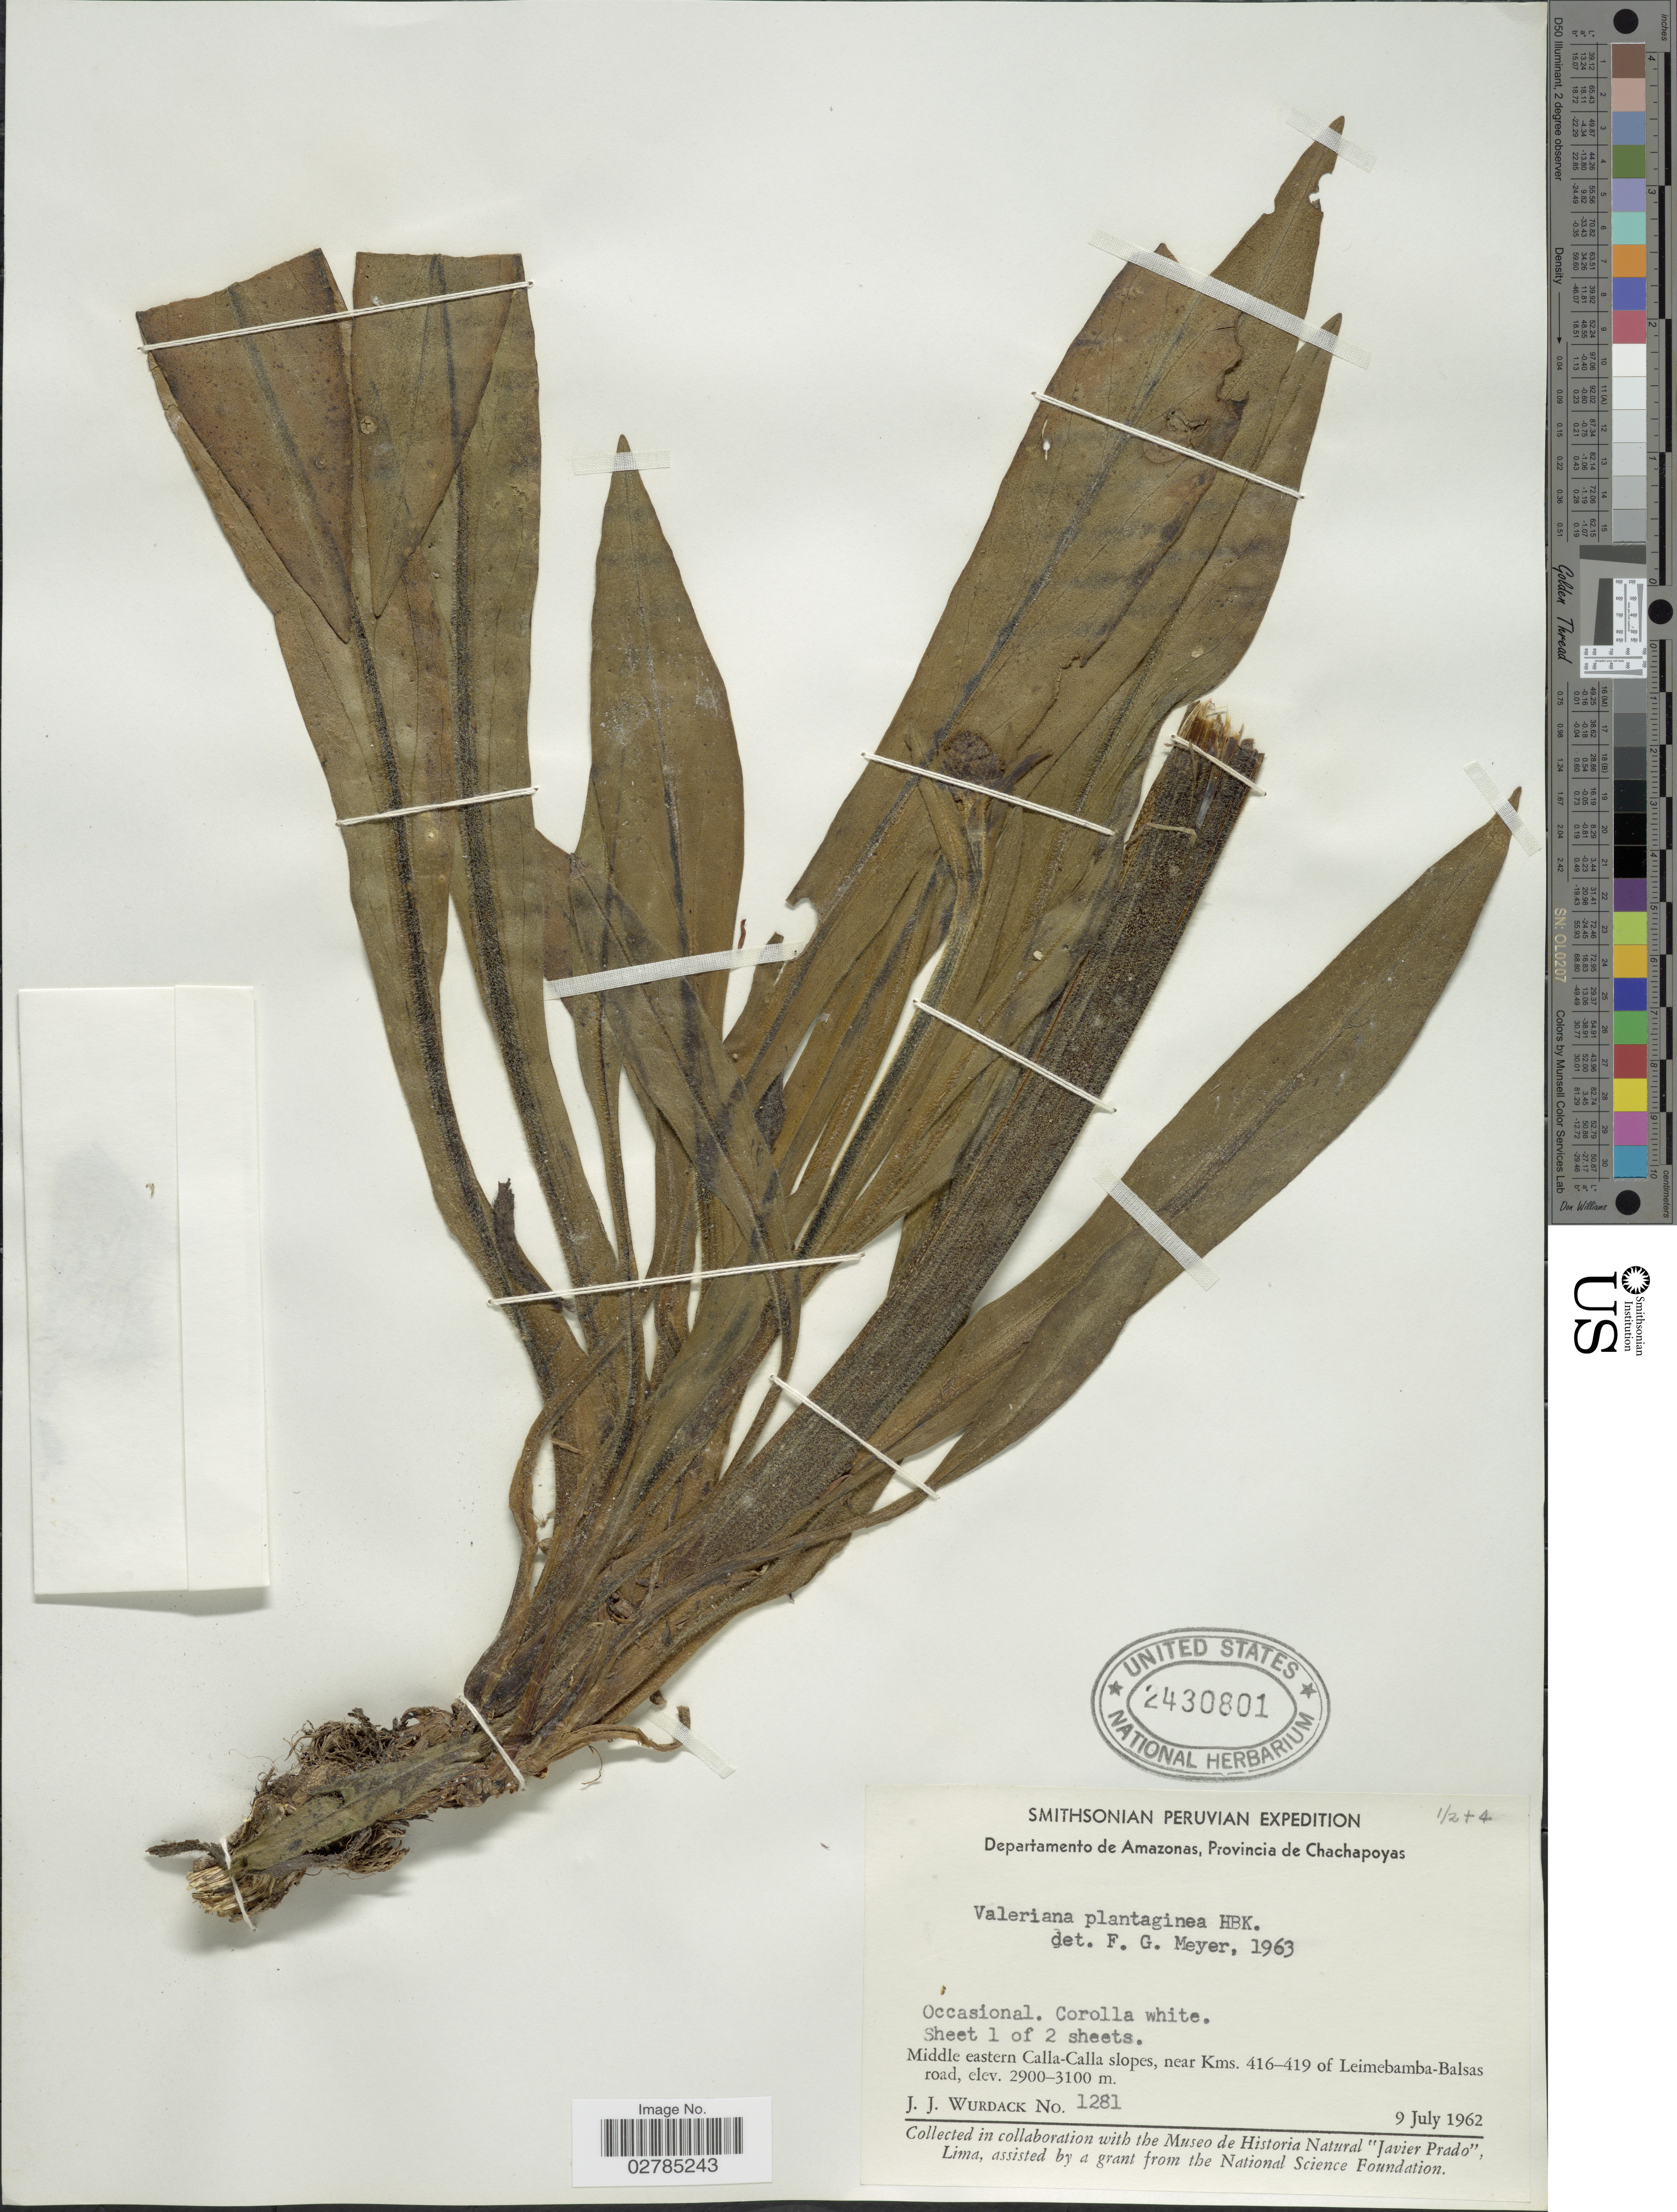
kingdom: Plantae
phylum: Tracheophyta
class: Magnoliopsida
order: Dipsacales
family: Caprifoliaceae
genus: Valeriana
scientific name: Valeriana plantaginea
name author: Kunth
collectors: J. J. Wurdack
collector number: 1281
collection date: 1962-07-09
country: Peru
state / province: Amazonas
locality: Departamento de Amazonas, Provincia de Chachapoyas. Middle eastern Calla-Calla slopes, near Kms. 416-419 of Leimebamba-Balsas road.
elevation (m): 2900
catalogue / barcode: US 2430801